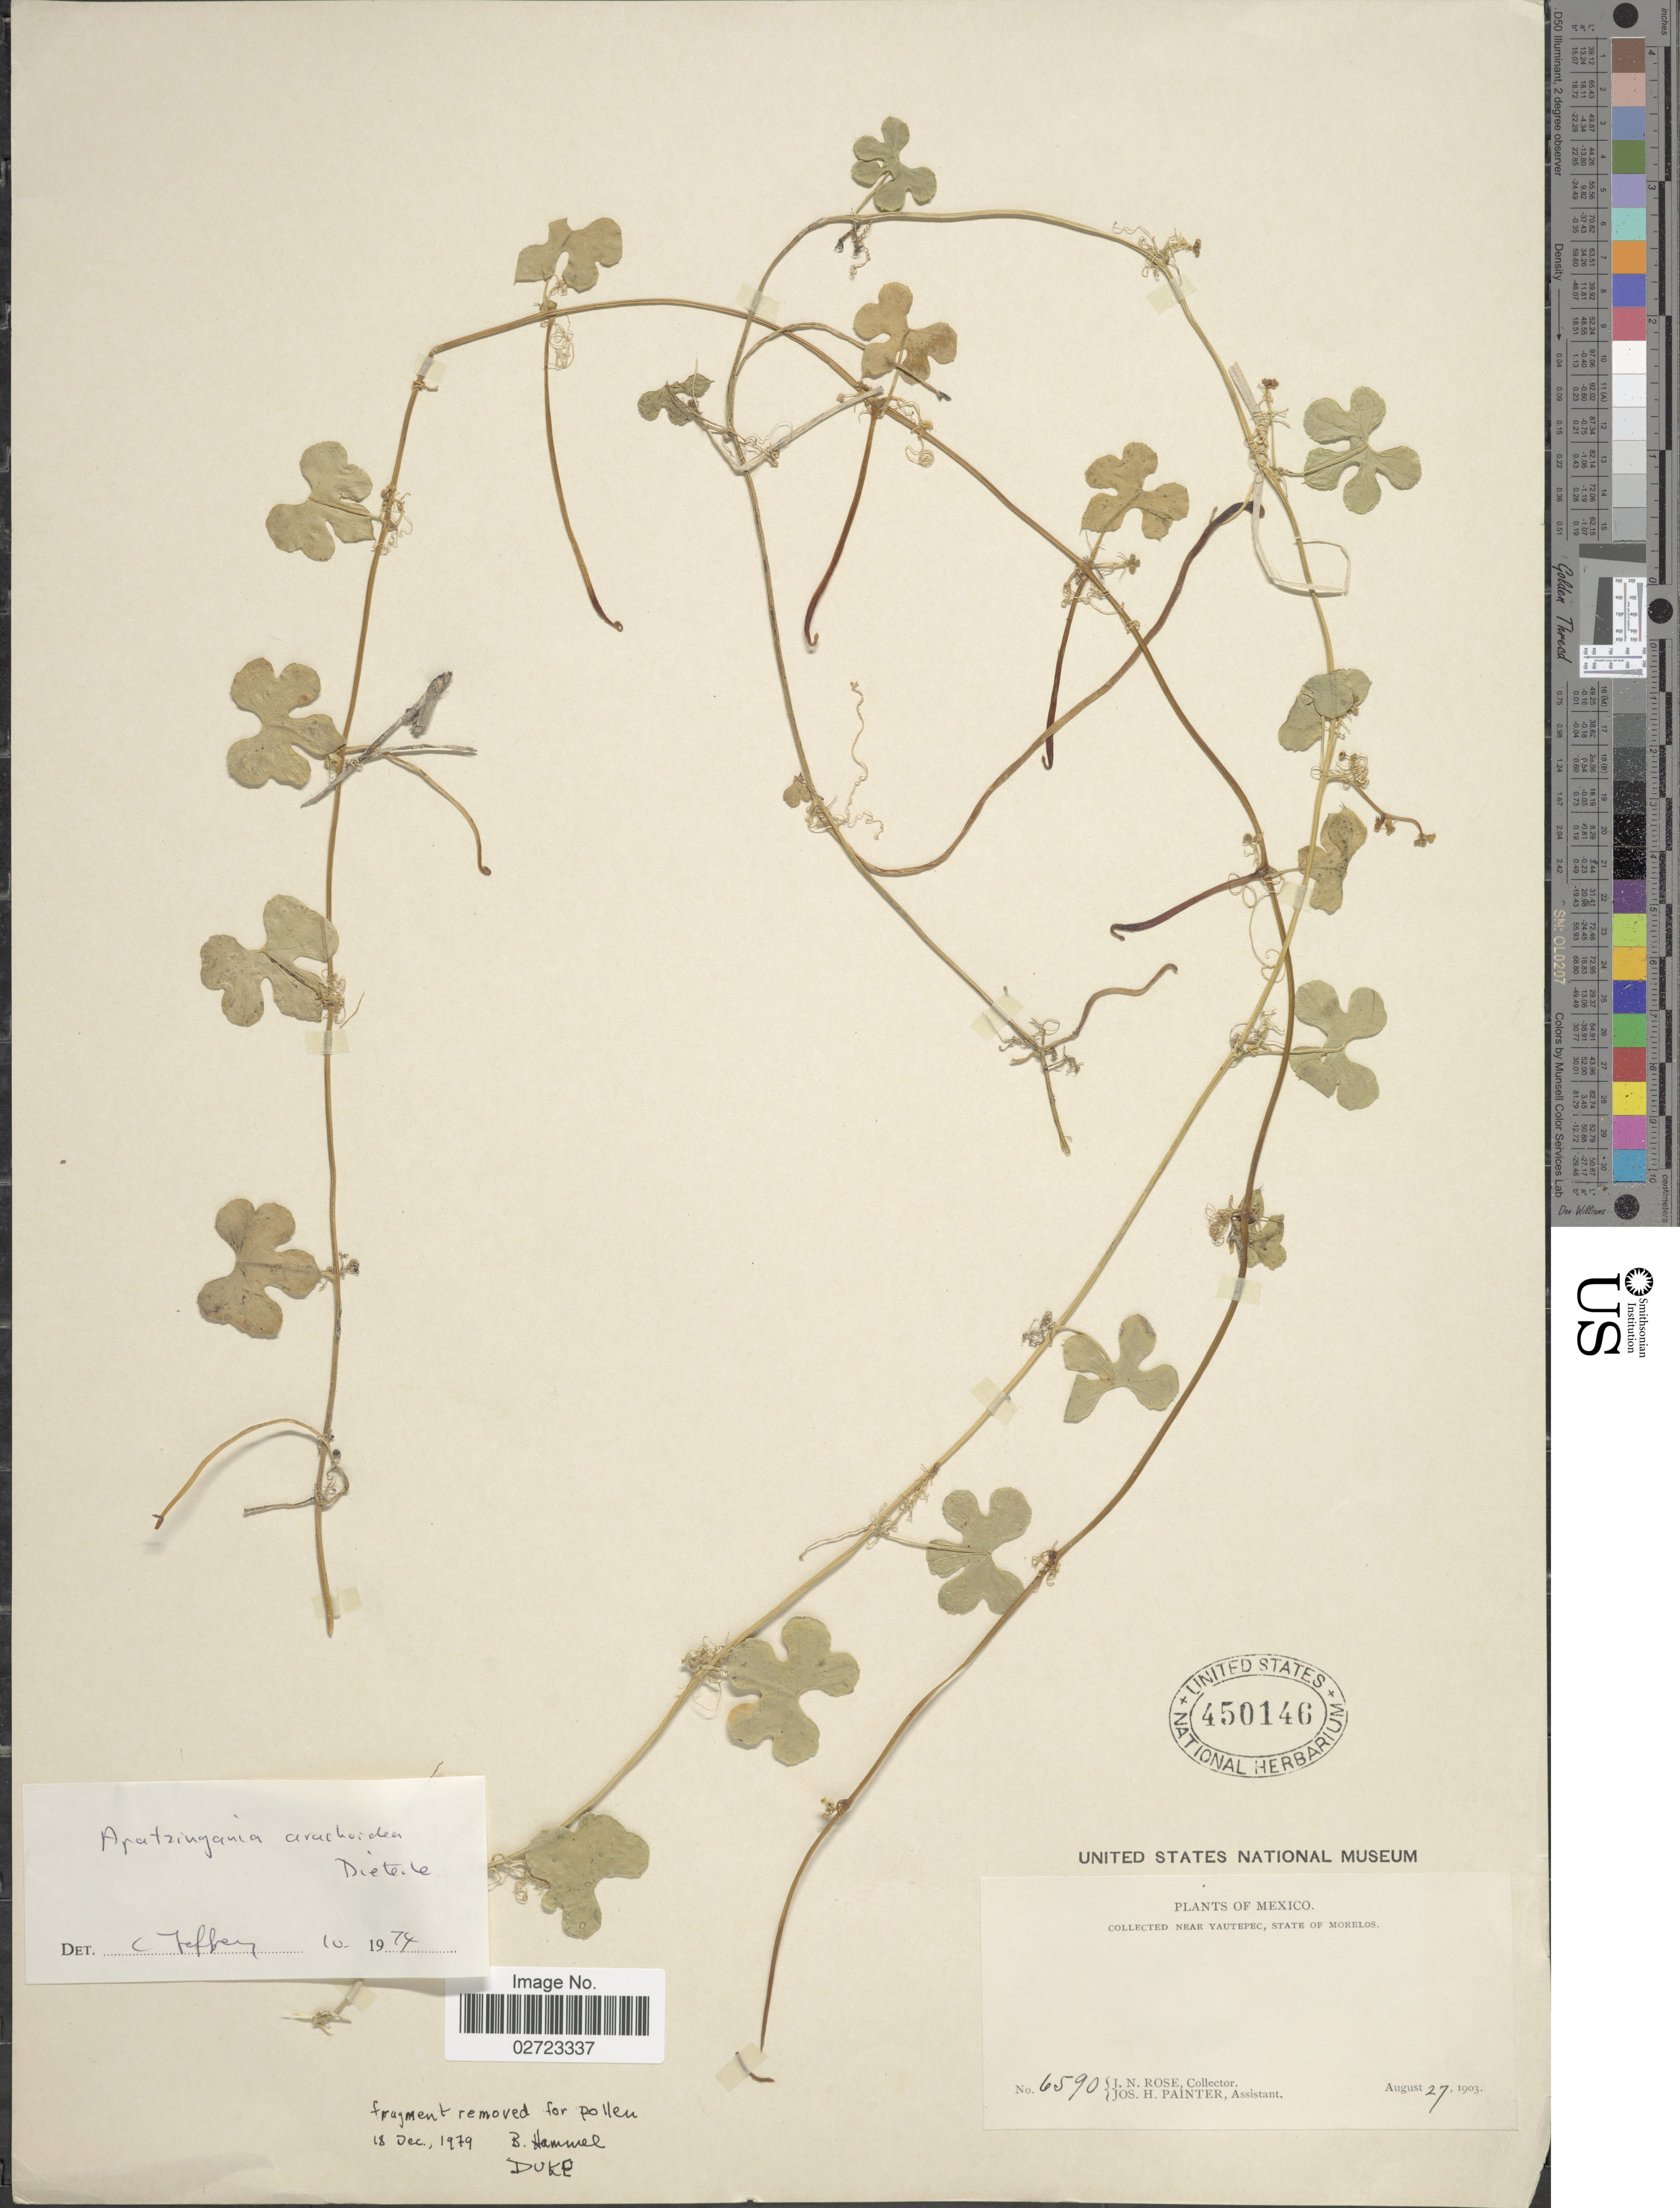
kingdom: Plantae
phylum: Tracheophyta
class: Magnoliopsida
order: Cucurbitales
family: Cucurbitaceae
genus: Echinopepon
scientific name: Echinopepon arachoideus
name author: (Dieterle) A. K. Monro & Stafford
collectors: J. N. Rose & J. H. Painter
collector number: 6590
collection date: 1903-08-27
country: Mexico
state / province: Morelos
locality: Near Yautepec.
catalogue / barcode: US 450146